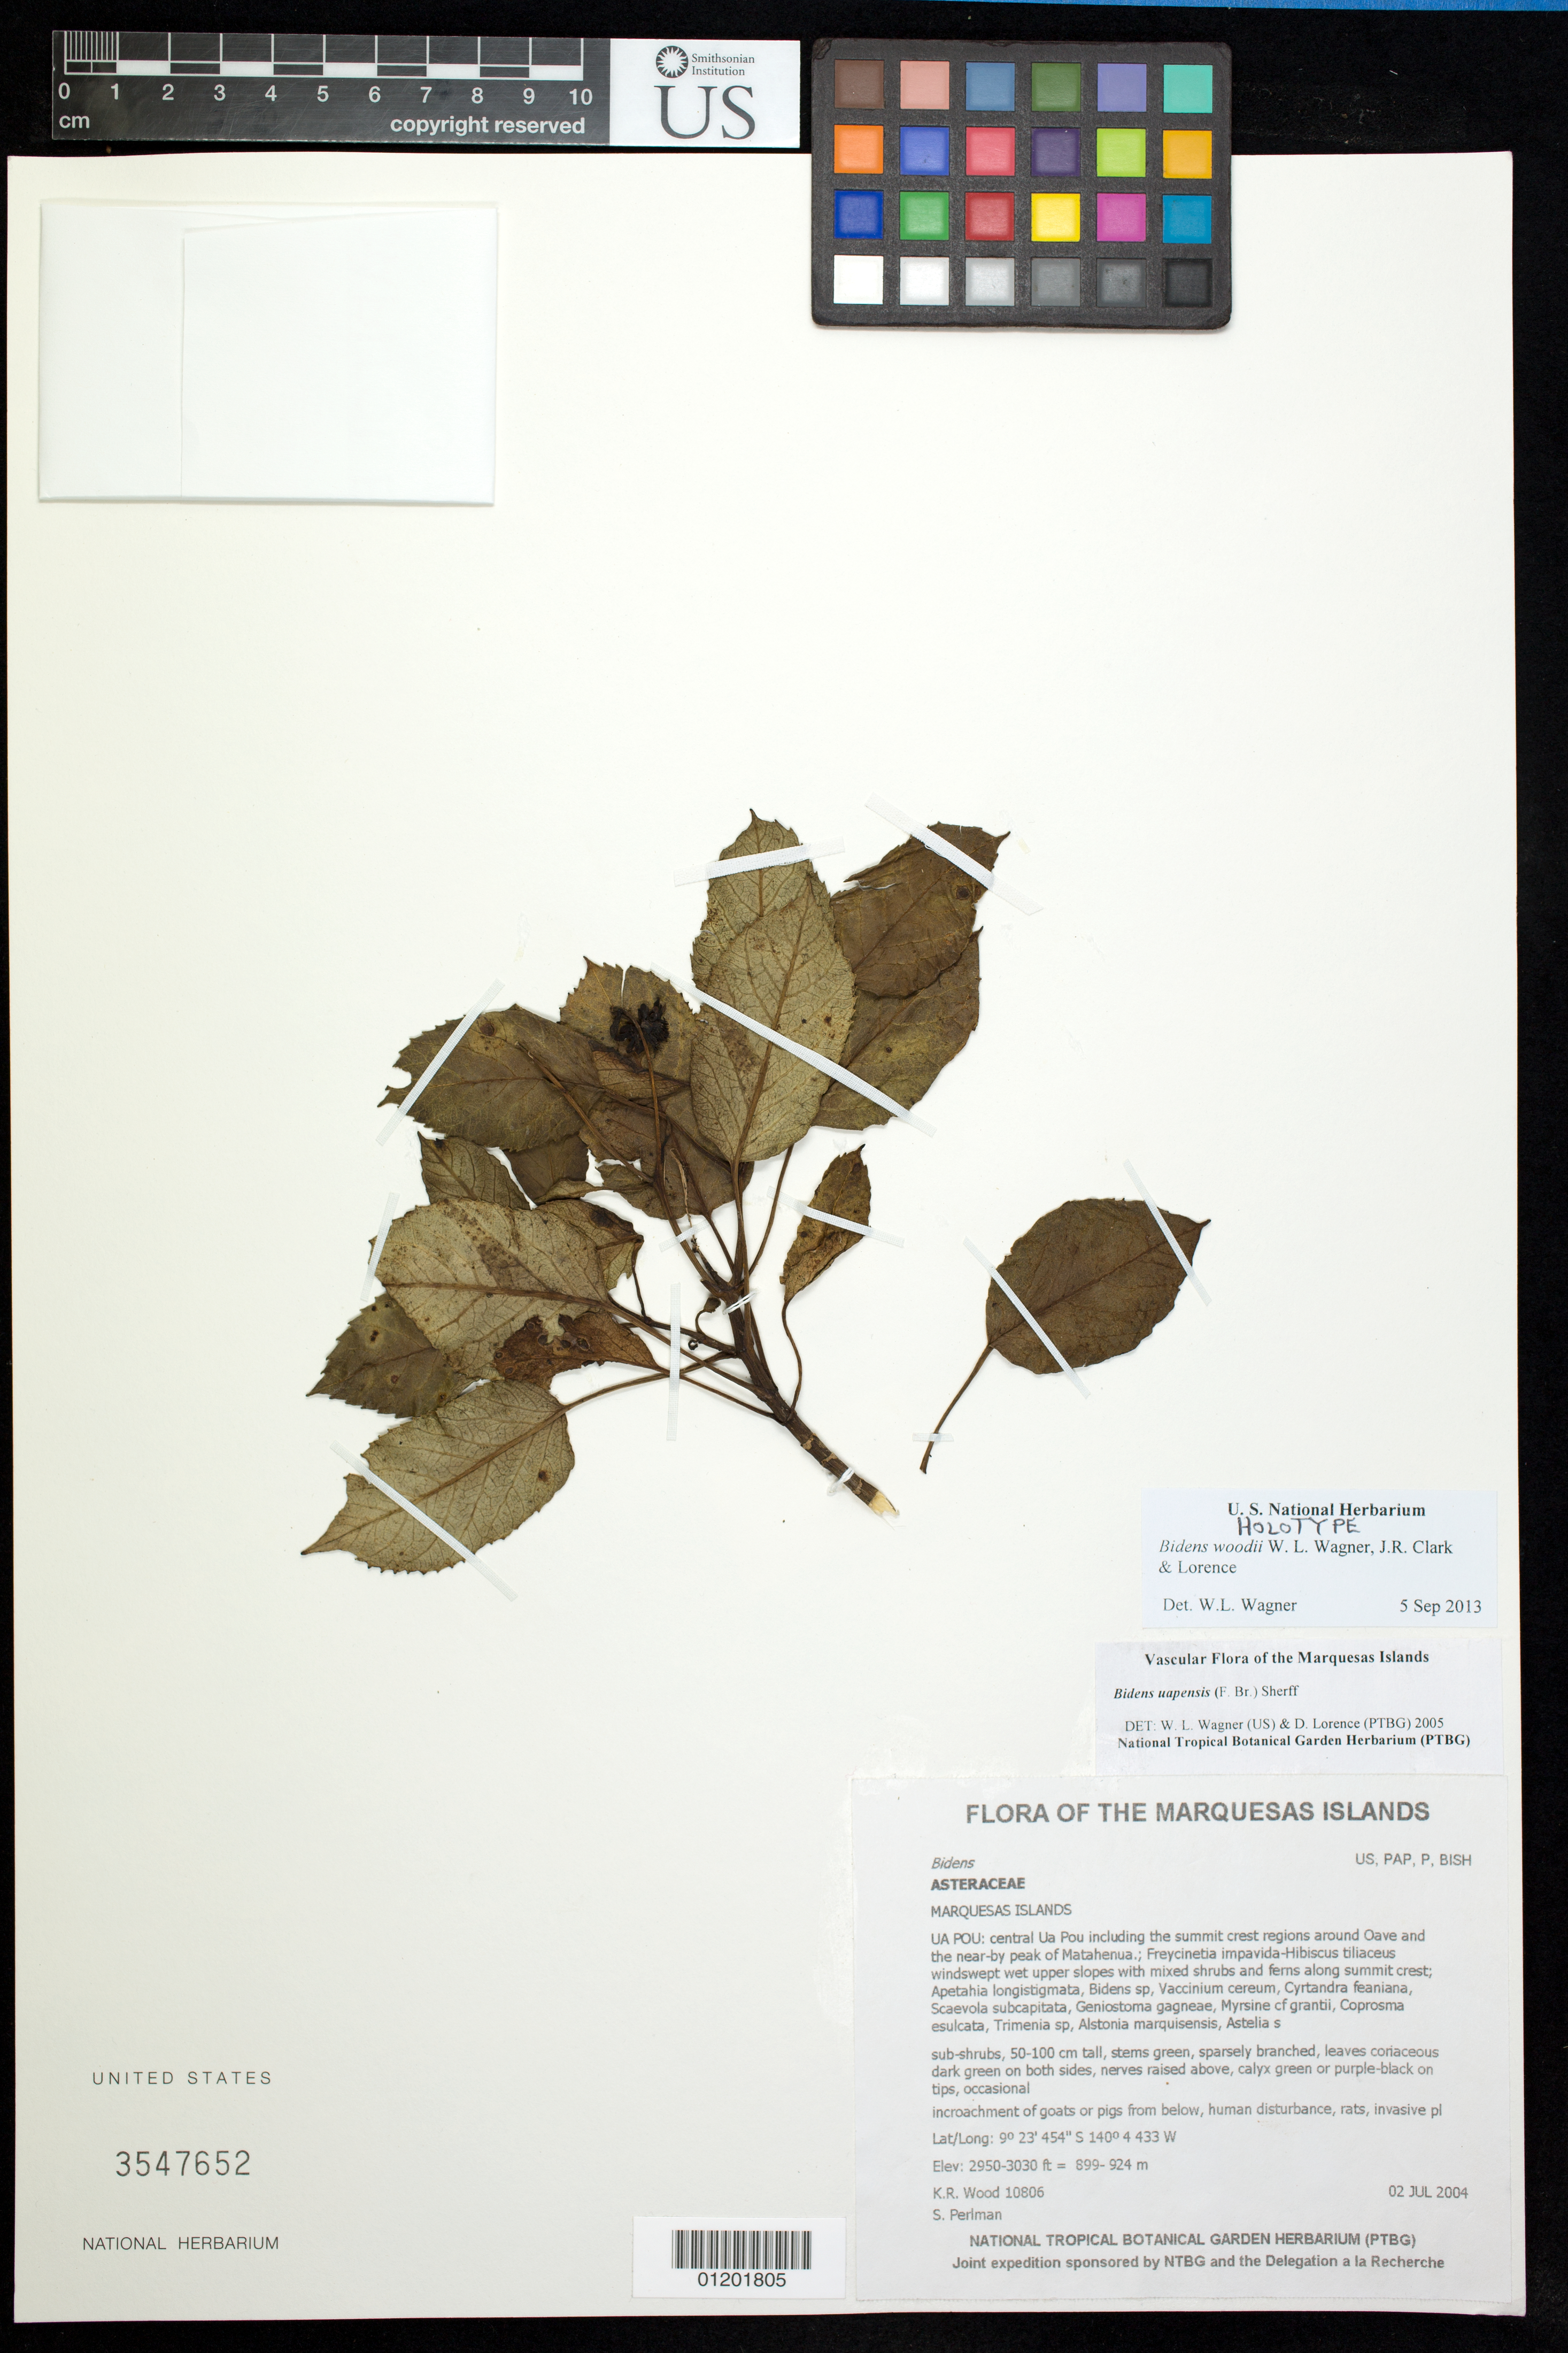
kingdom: Plantae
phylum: Tracheophyta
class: Magnoliopsida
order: Asterales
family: Asteraceae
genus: Bidens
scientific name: Bidens woodii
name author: W.L. Wagner et al.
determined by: Wagner, W. L., (BOT), Smithsonian Institution - National Museum of Natural History (UNITED STATES)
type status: Holotype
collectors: K. R. Wood & S. P. Perlman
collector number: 10806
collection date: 2004-07-02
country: French Polynesia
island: Ua Pou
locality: Ua Pou: central Ua Pou including the summit crest regions around Oave and the near-by peak of Matahenua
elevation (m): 899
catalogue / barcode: US 3547652